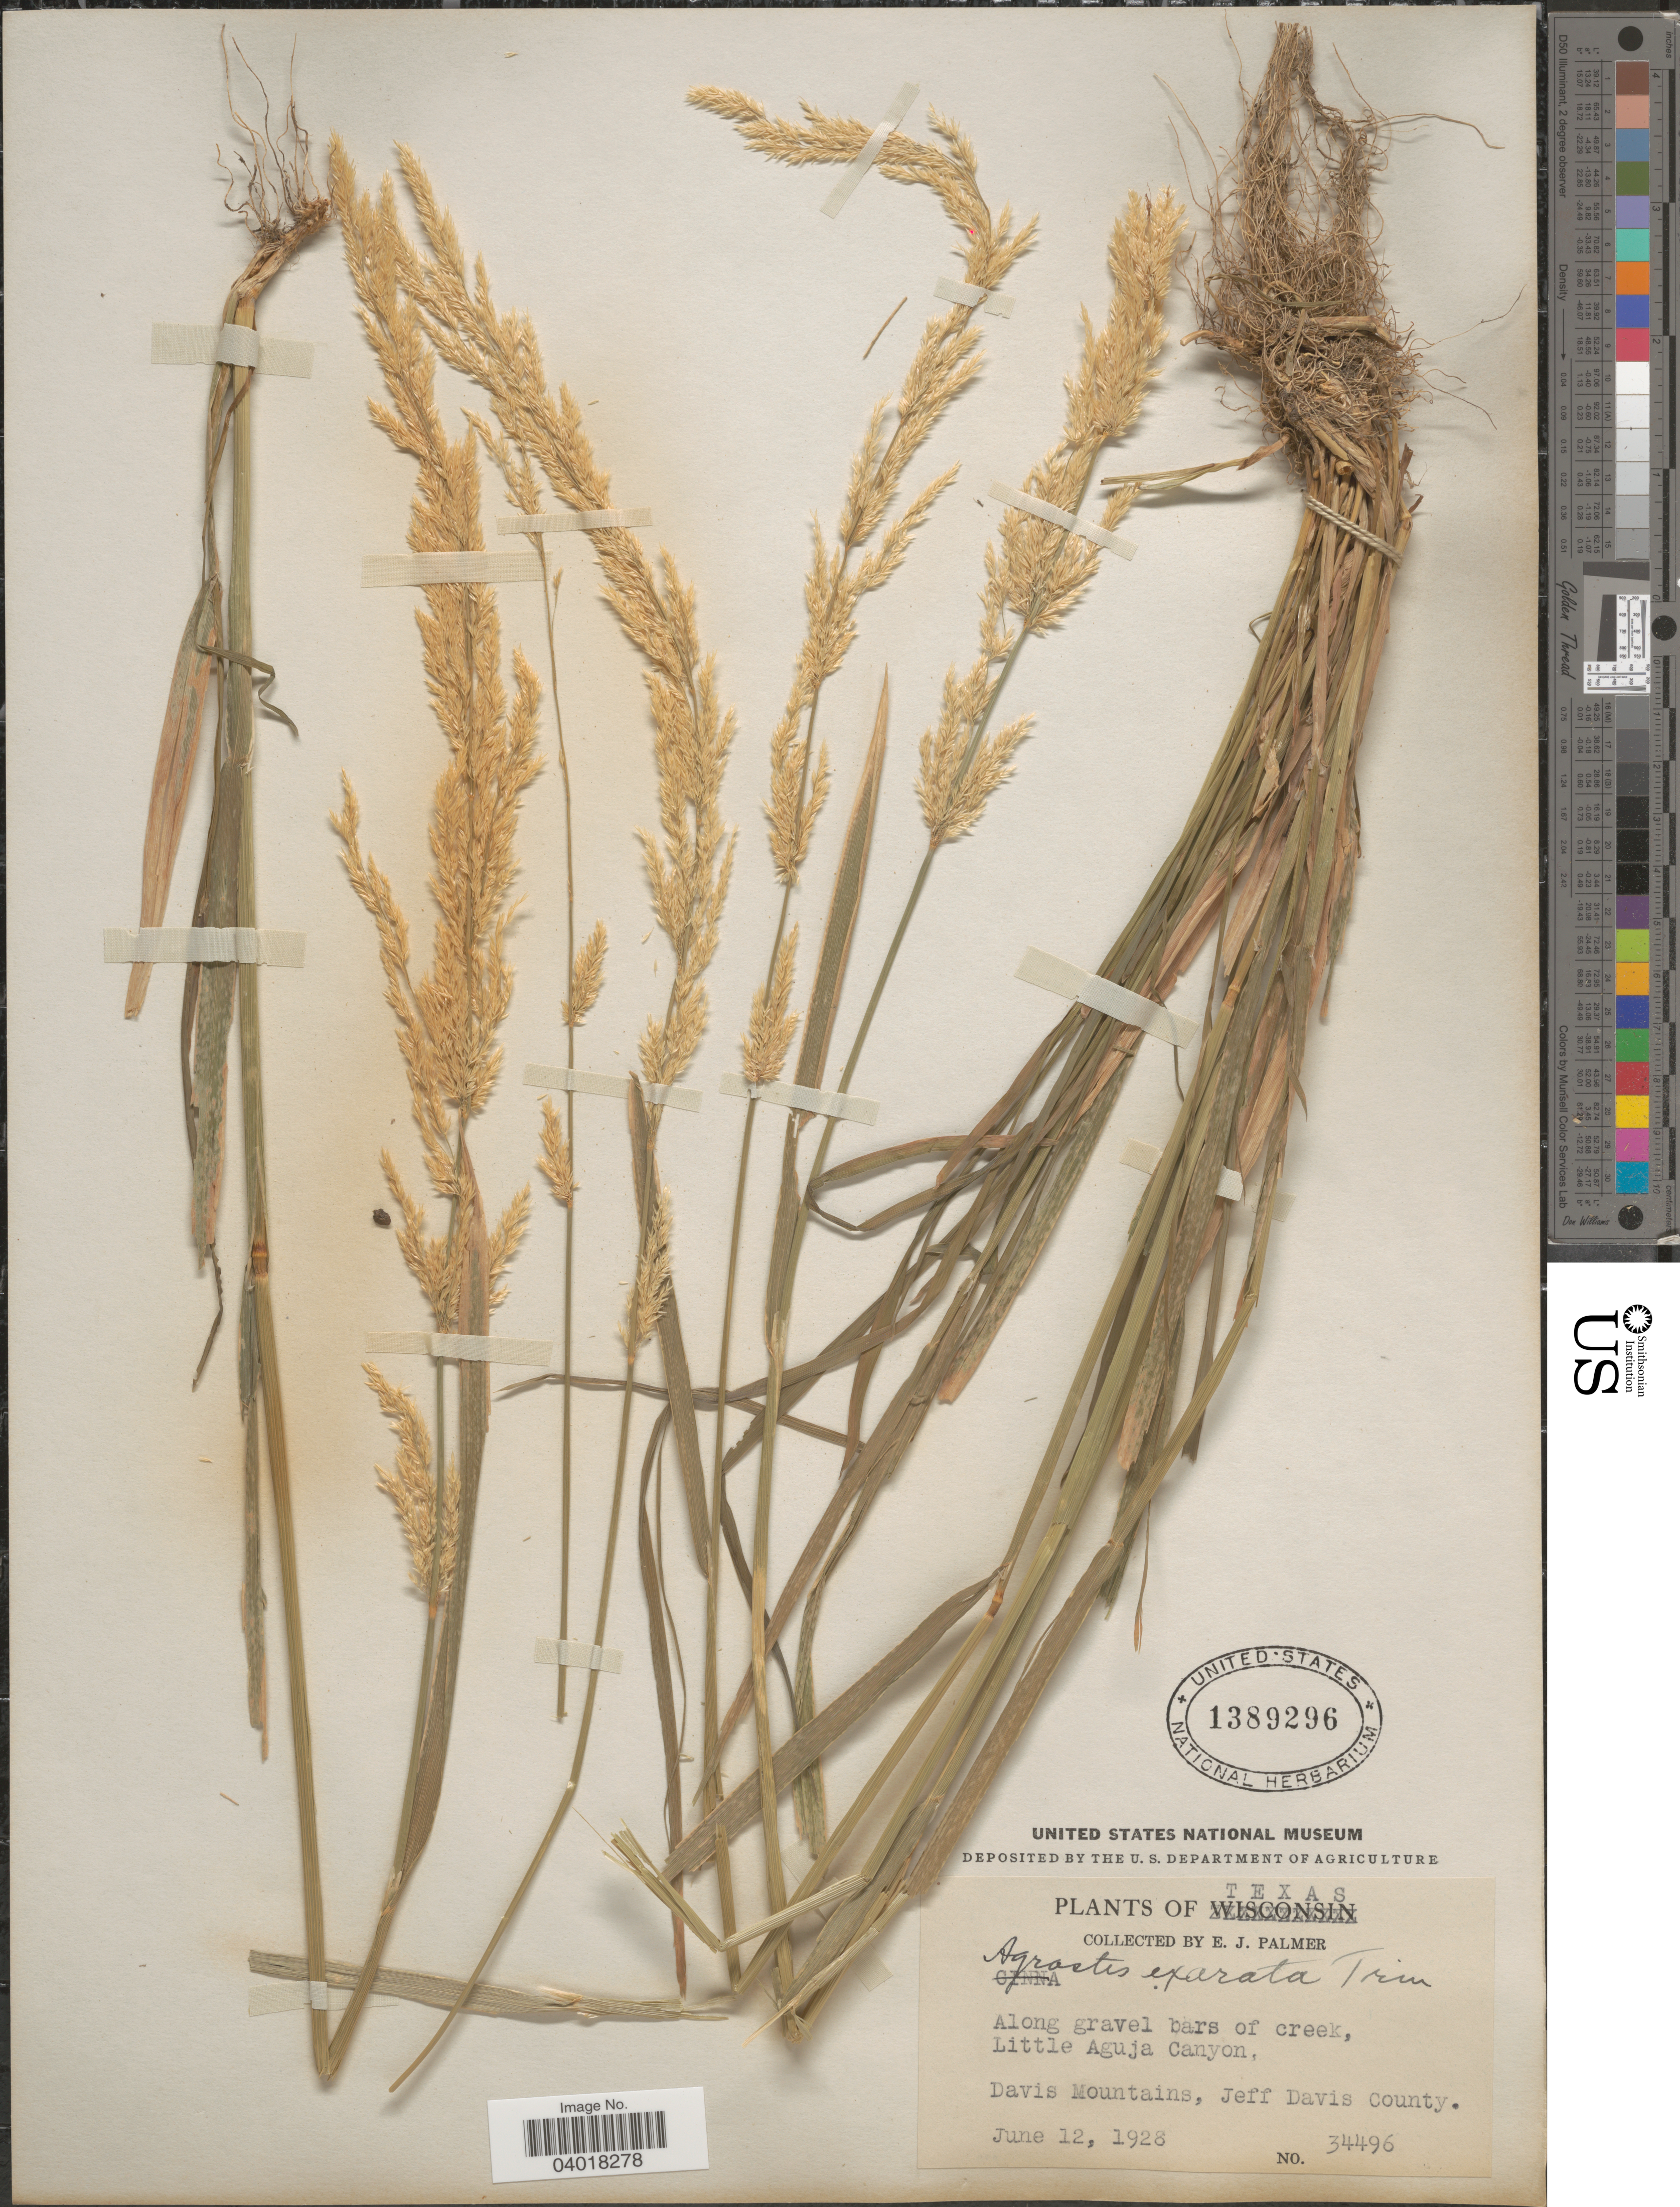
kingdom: Plantae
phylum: Tracheophyta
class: Liliopsida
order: Poales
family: Poaceae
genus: Agrostis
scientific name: Agrostis exarata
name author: Trin.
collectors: E. J. Palmer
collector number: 34496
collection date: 1928-06-12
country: United States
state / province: Texas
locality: Along gravel bars of creek, Little Aguja Canyon. Davis Mountains, Jeff Davis County.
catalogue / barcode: US 1389296